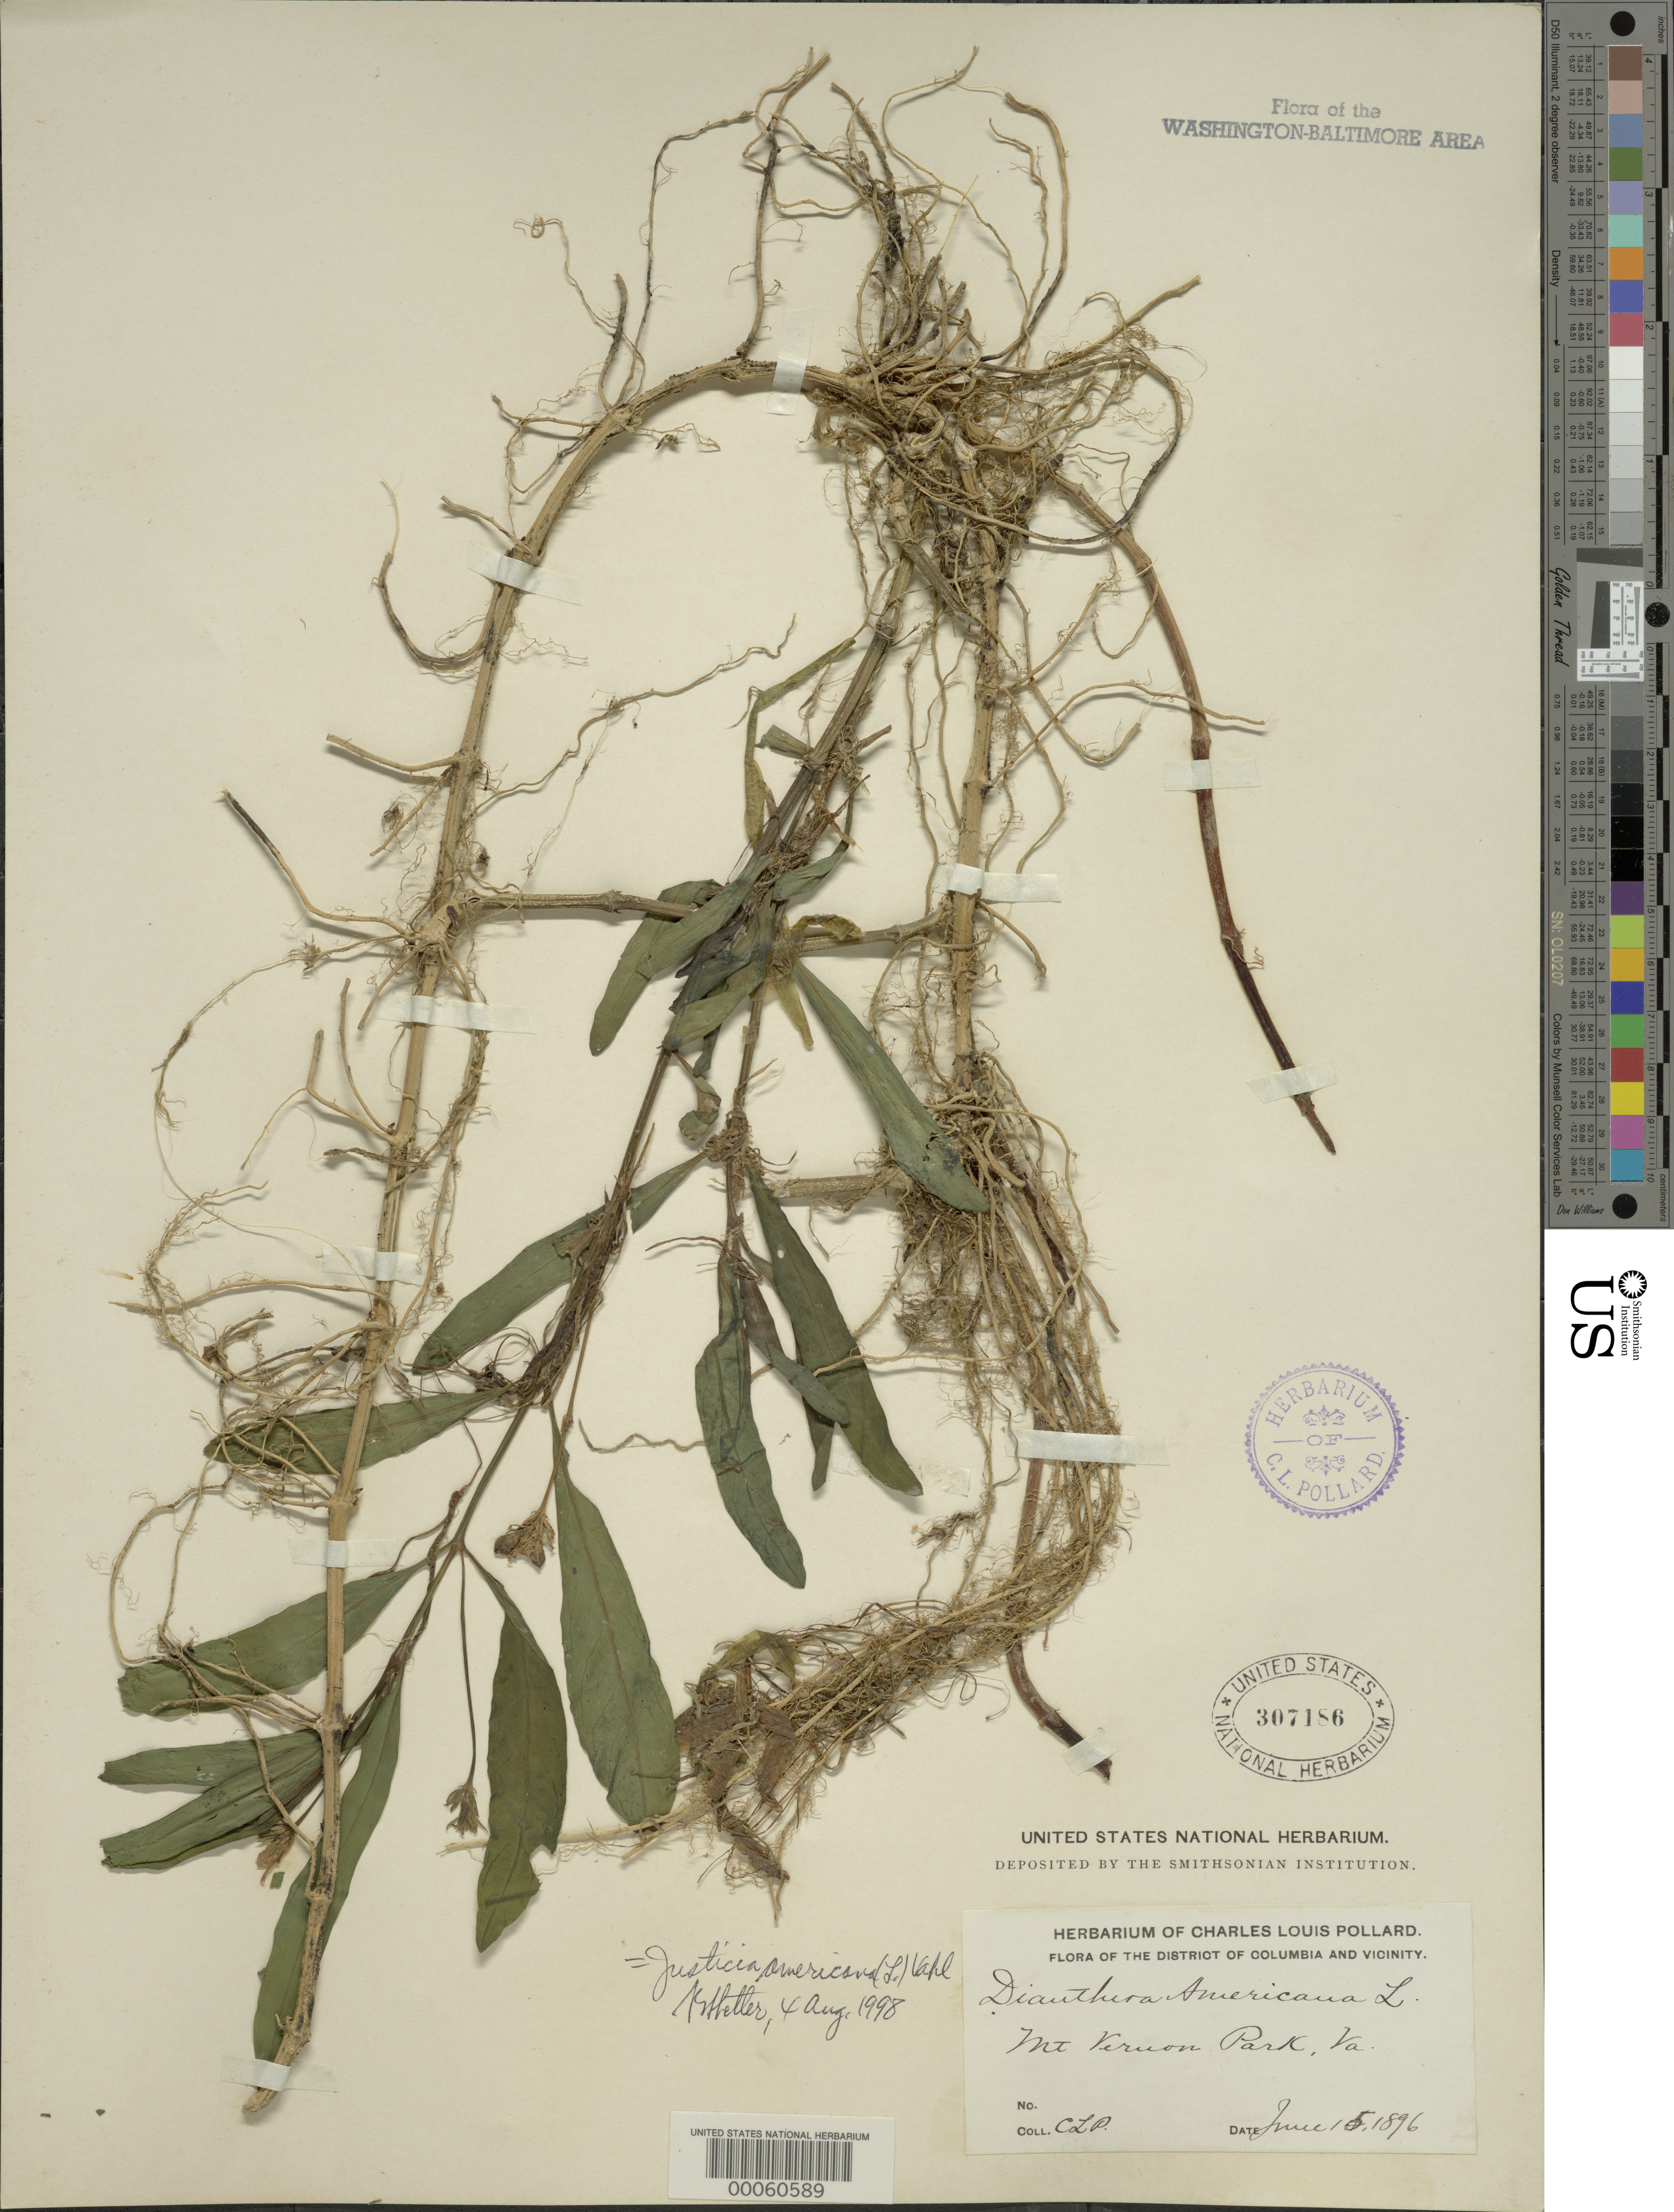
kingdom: Plantae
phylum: Tracheophyta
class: Magnoliopsida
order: Lamiales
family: Acanthaceae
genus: Justicia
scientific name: Justicia americana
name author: (L.) Vahl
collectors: C. L. Pollard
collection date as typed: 15 Jun 1896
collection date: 1896-06-15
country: United States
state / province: Virginia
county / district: Fairfax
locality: Mount Vernon Park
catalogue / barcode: US 307186